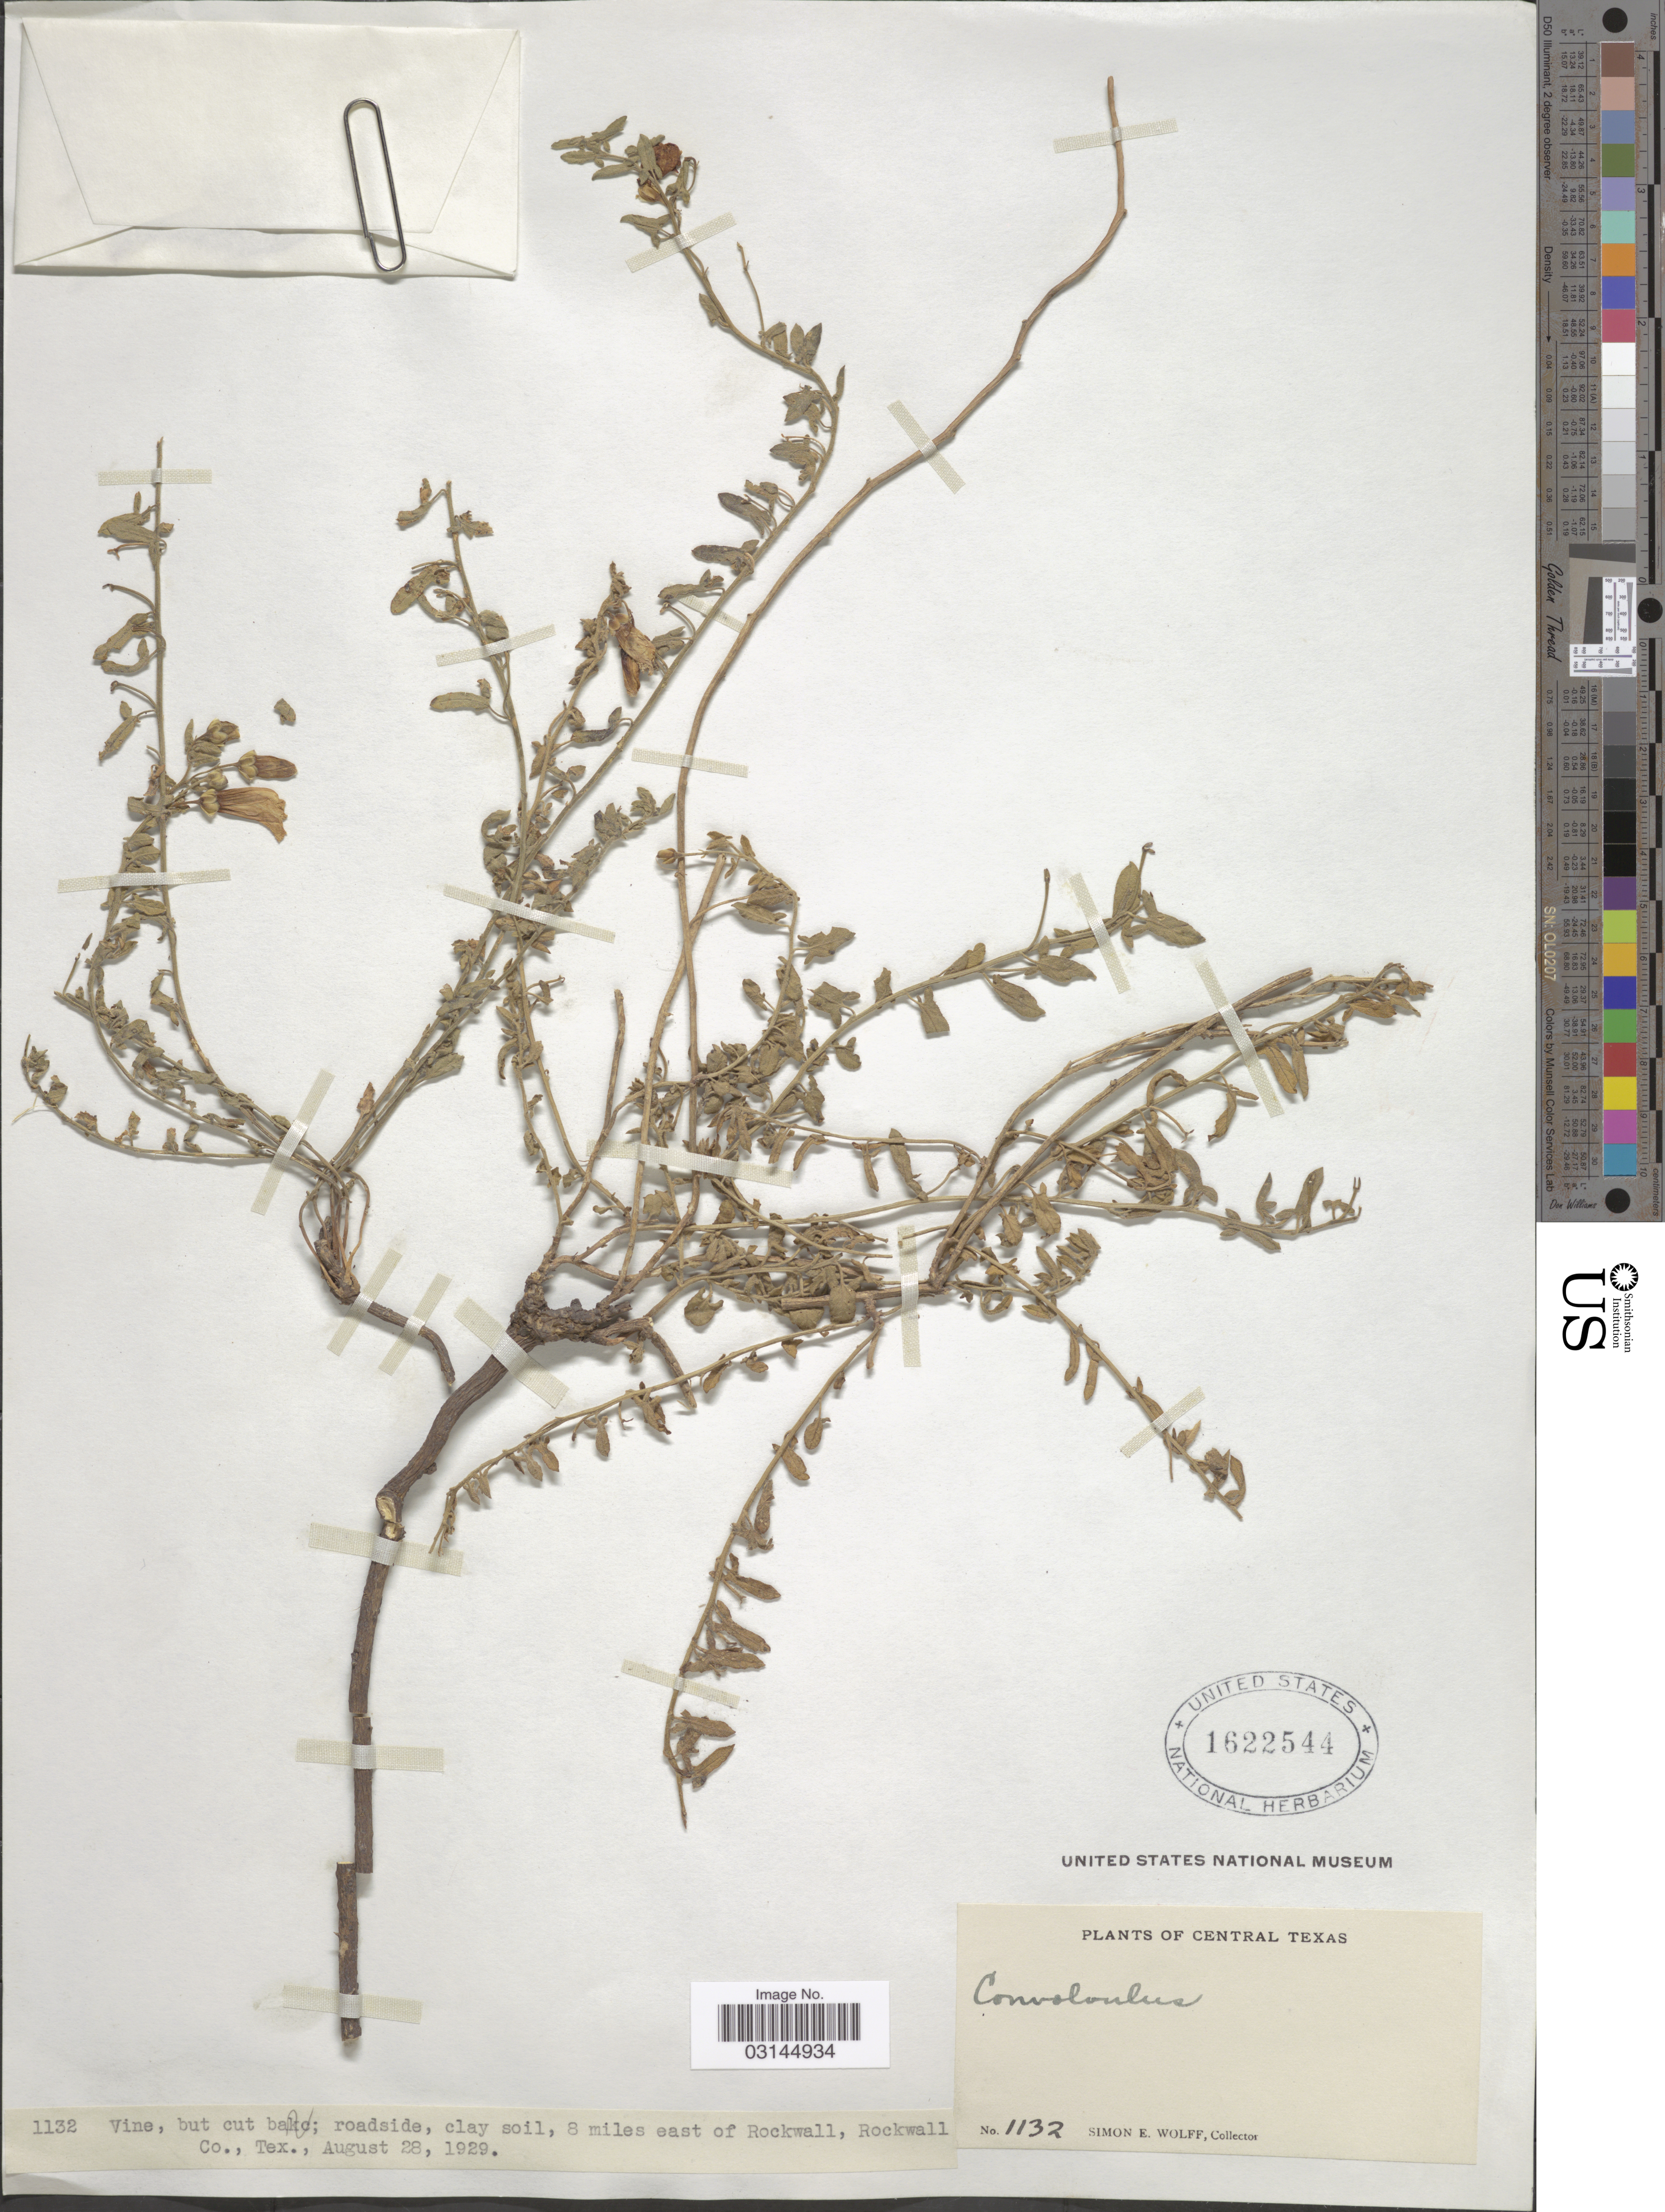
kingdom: Plantae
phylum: Tracheophyta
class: Magnoliopsida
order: Solanales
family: Convolvulaceae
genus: Convolvulus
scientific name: Convolvulus arvensis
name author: L.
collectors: S. E. Wolff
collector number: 1132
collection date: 1929-08-28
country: United States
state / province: Texas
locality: Central Texas, 8 miles east of Rockwall, Rockwall Co.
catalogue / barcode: US 1622544